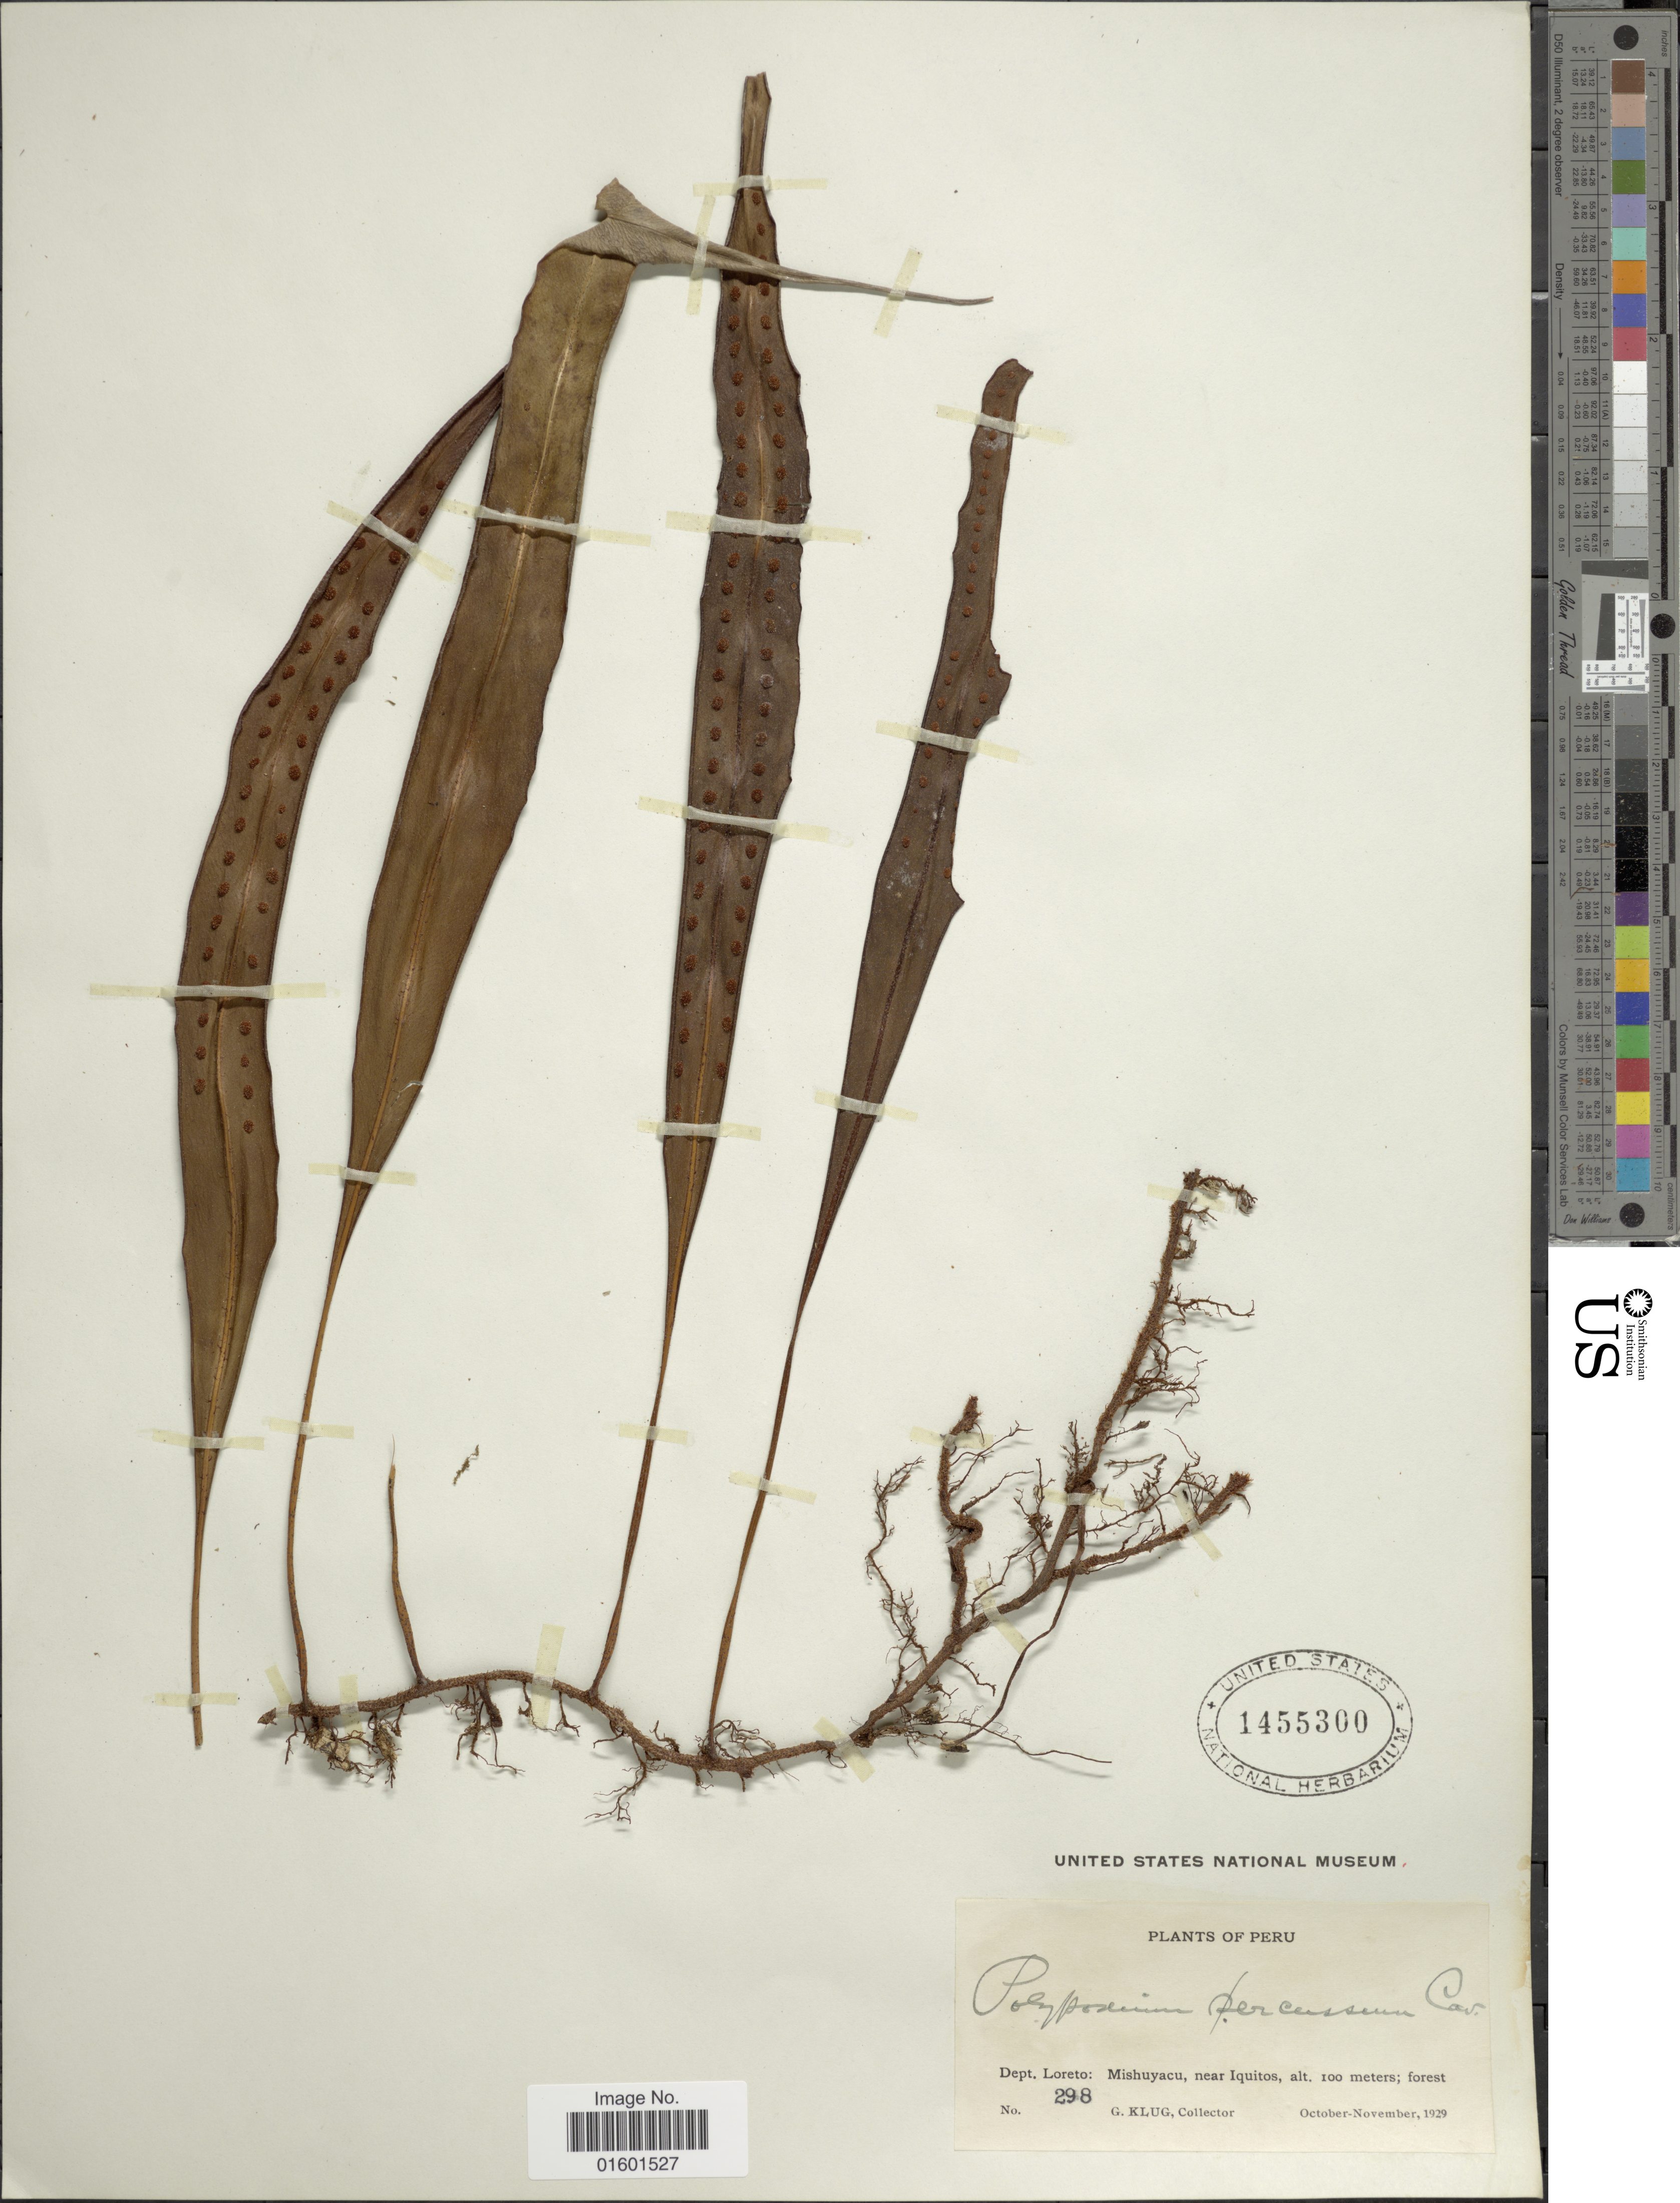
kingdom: Plantae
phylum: Tracheophyta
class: Polypodiopsida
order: Polypodiales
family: Polypodiaceae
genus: Microgramma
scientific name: Microgramma percussa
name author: (Cav.) de la Sota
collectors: G. Klug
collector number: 298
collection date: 1929-10/1929-11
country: Peru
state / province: Loreto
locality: Mishuyacu, near Iquitos; forest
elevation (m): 100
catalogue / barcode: US 1455300